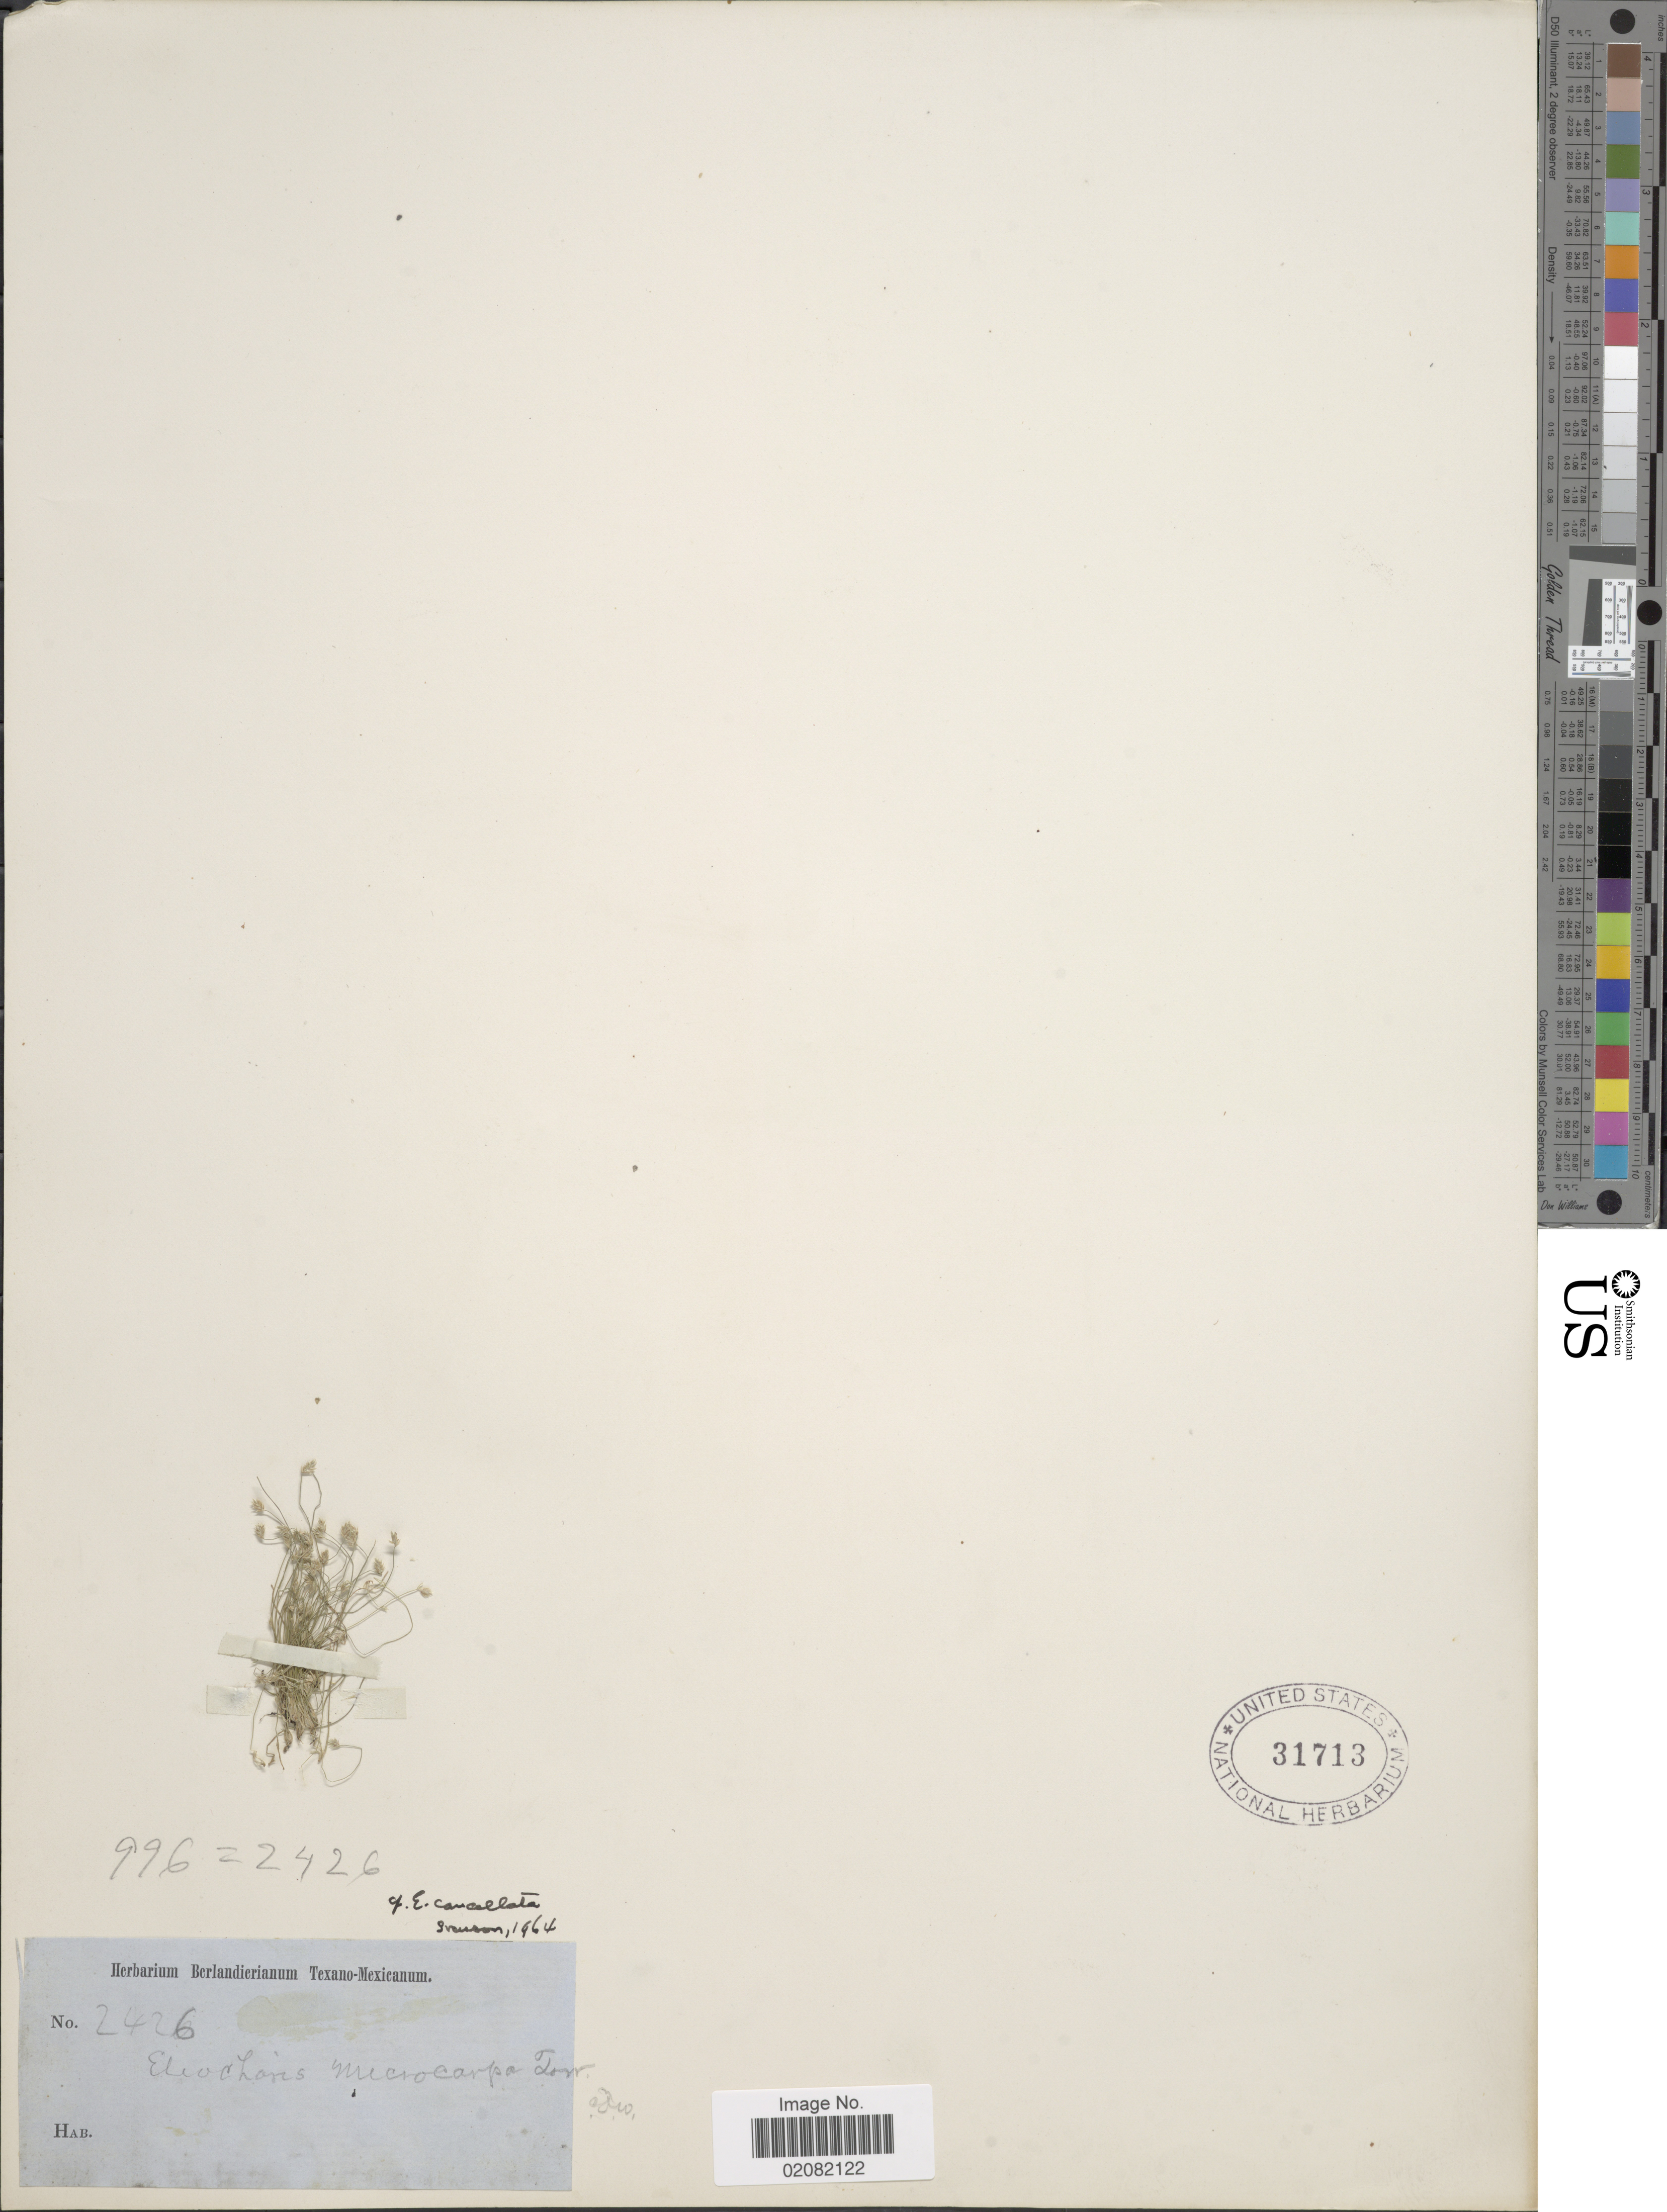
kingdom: Plantae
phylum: Tracheophyta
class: Liliopsida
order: Poales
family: Cyperaceae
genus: Eleocharis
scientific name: Eleocharis cancellata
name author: S. Watson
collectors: ex Herb. Berlandierianum Texano-Mexicanum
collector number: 2426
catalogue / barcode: US 31713